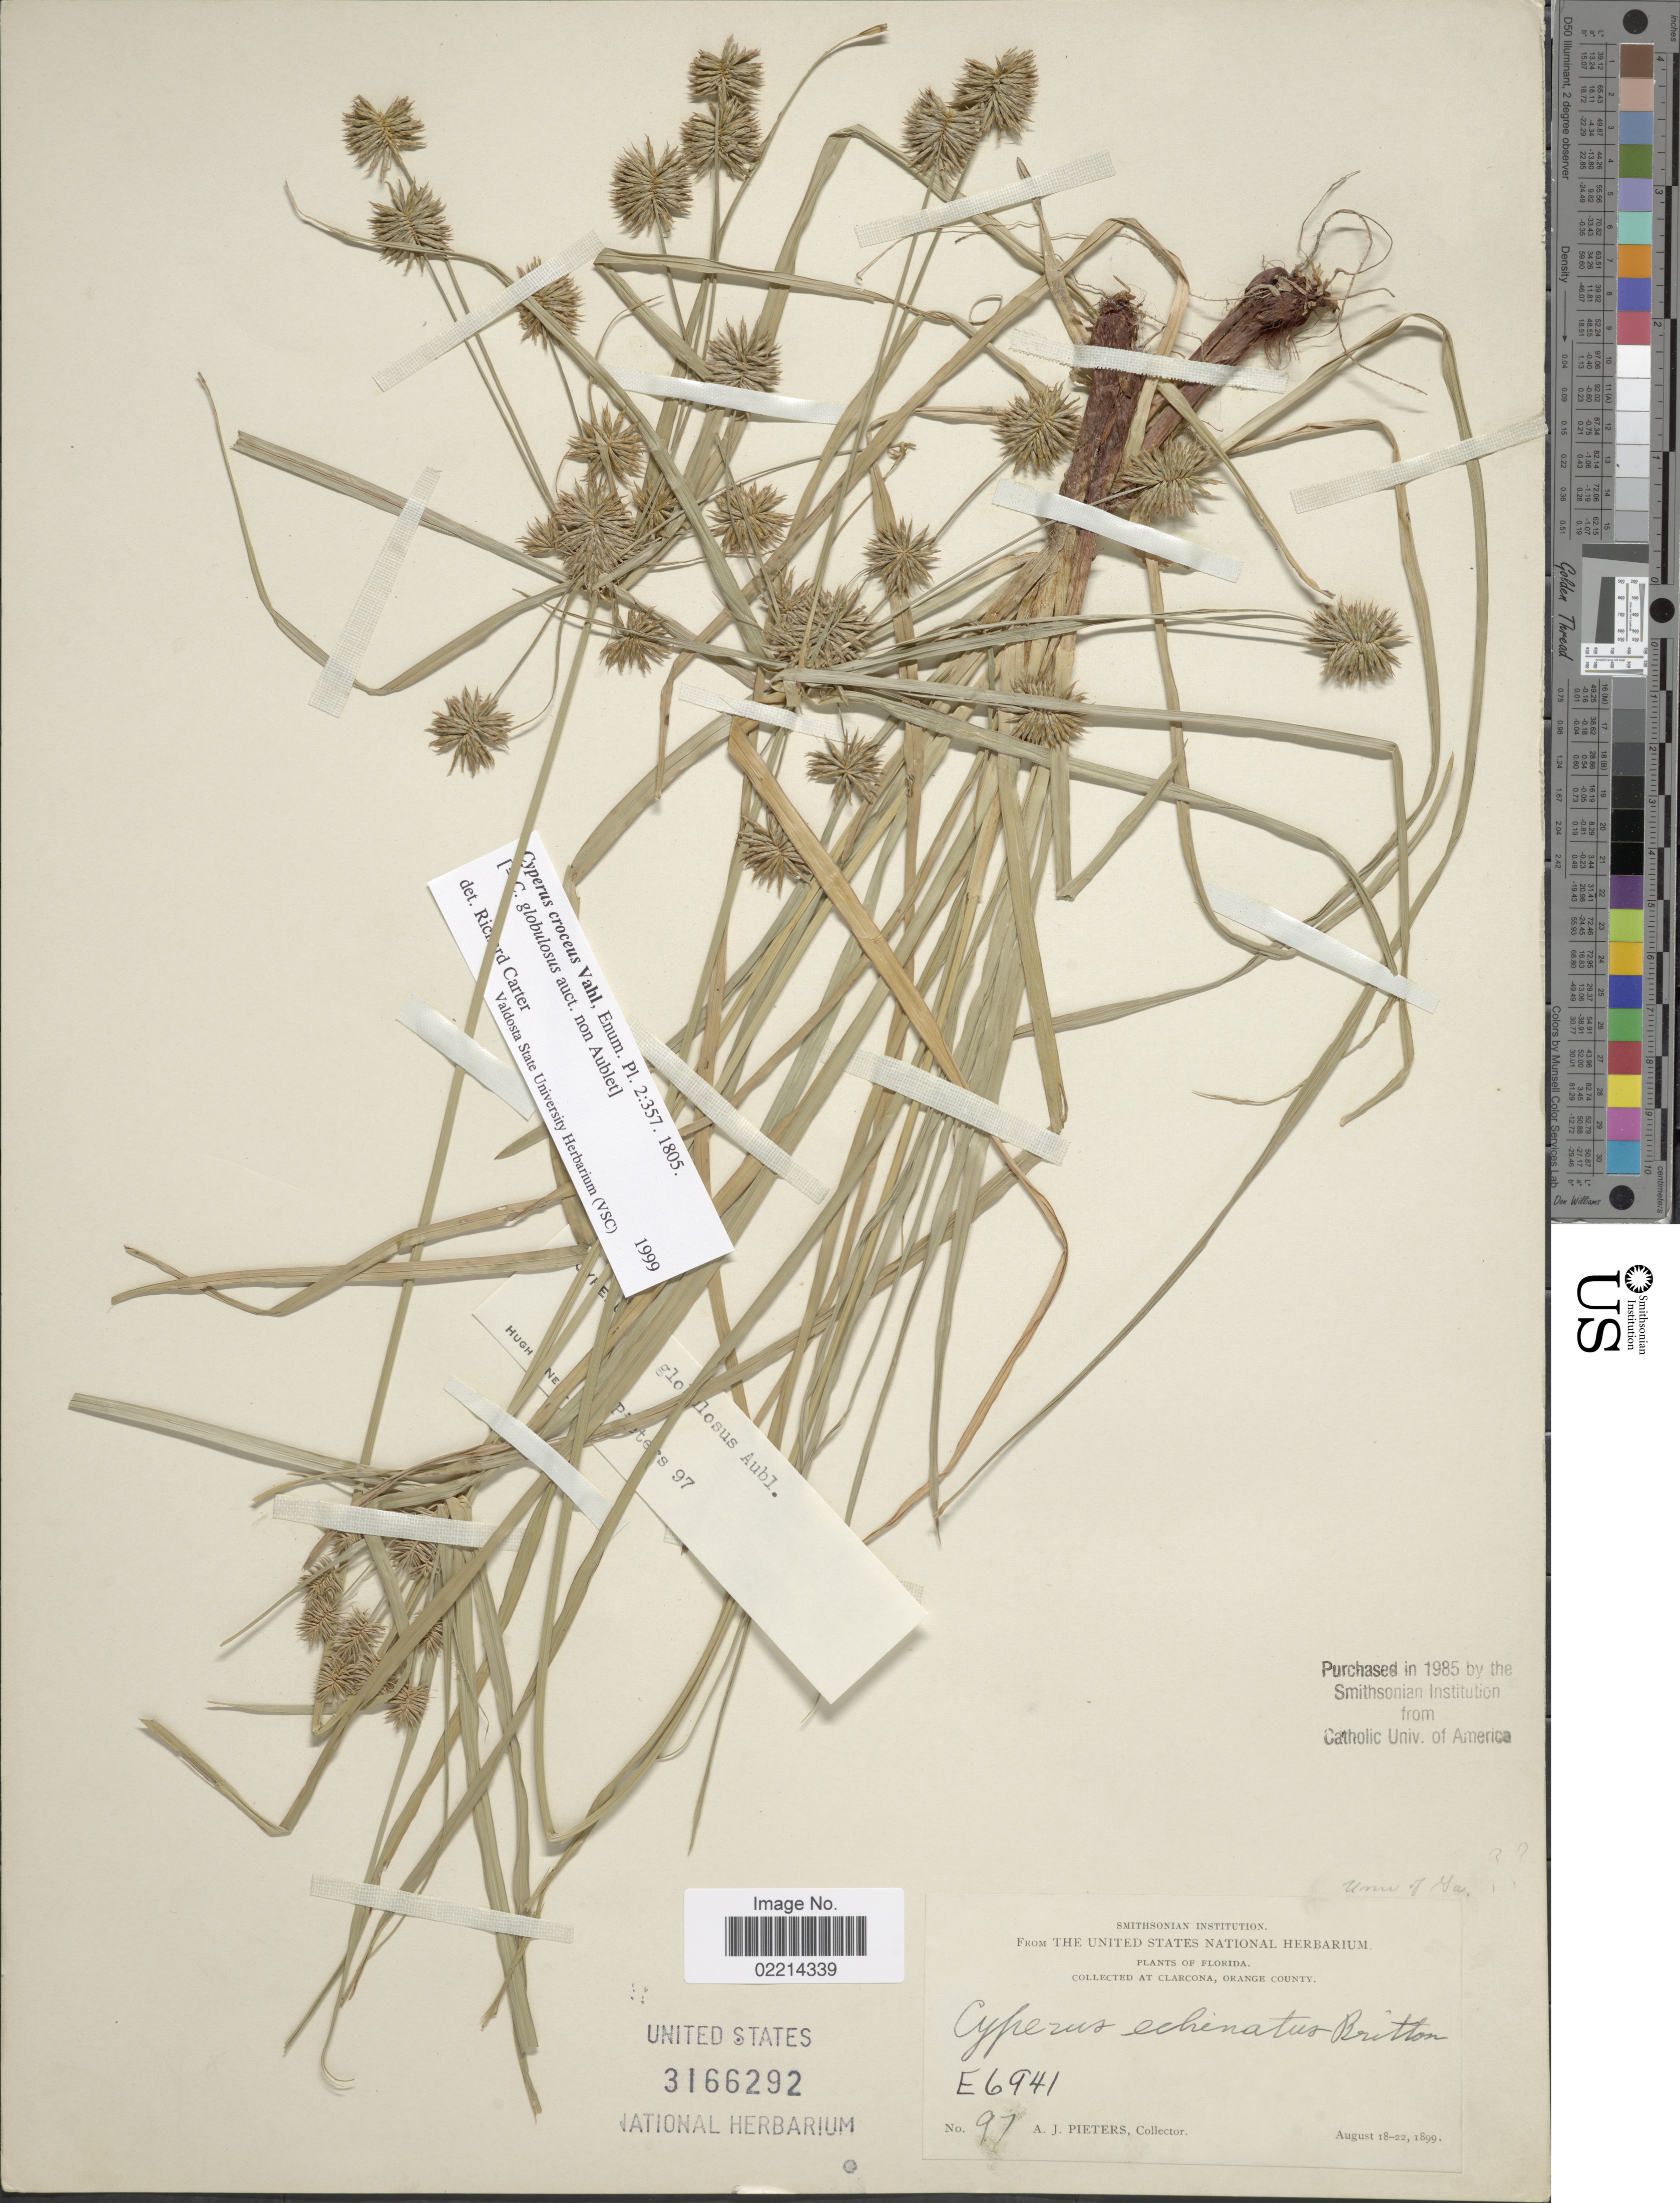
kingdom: Plantae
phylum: Tracheophyta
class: Liliopsida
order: Poales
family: Cyperaceae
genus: Cyperus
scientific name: Cyperus croceus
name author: Vahl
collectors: A. Pieters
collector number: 97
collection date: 1899-08-18/1899-08-22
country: United States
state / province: Florida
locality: At Clarcona, Orange County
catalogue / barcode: US 3166292